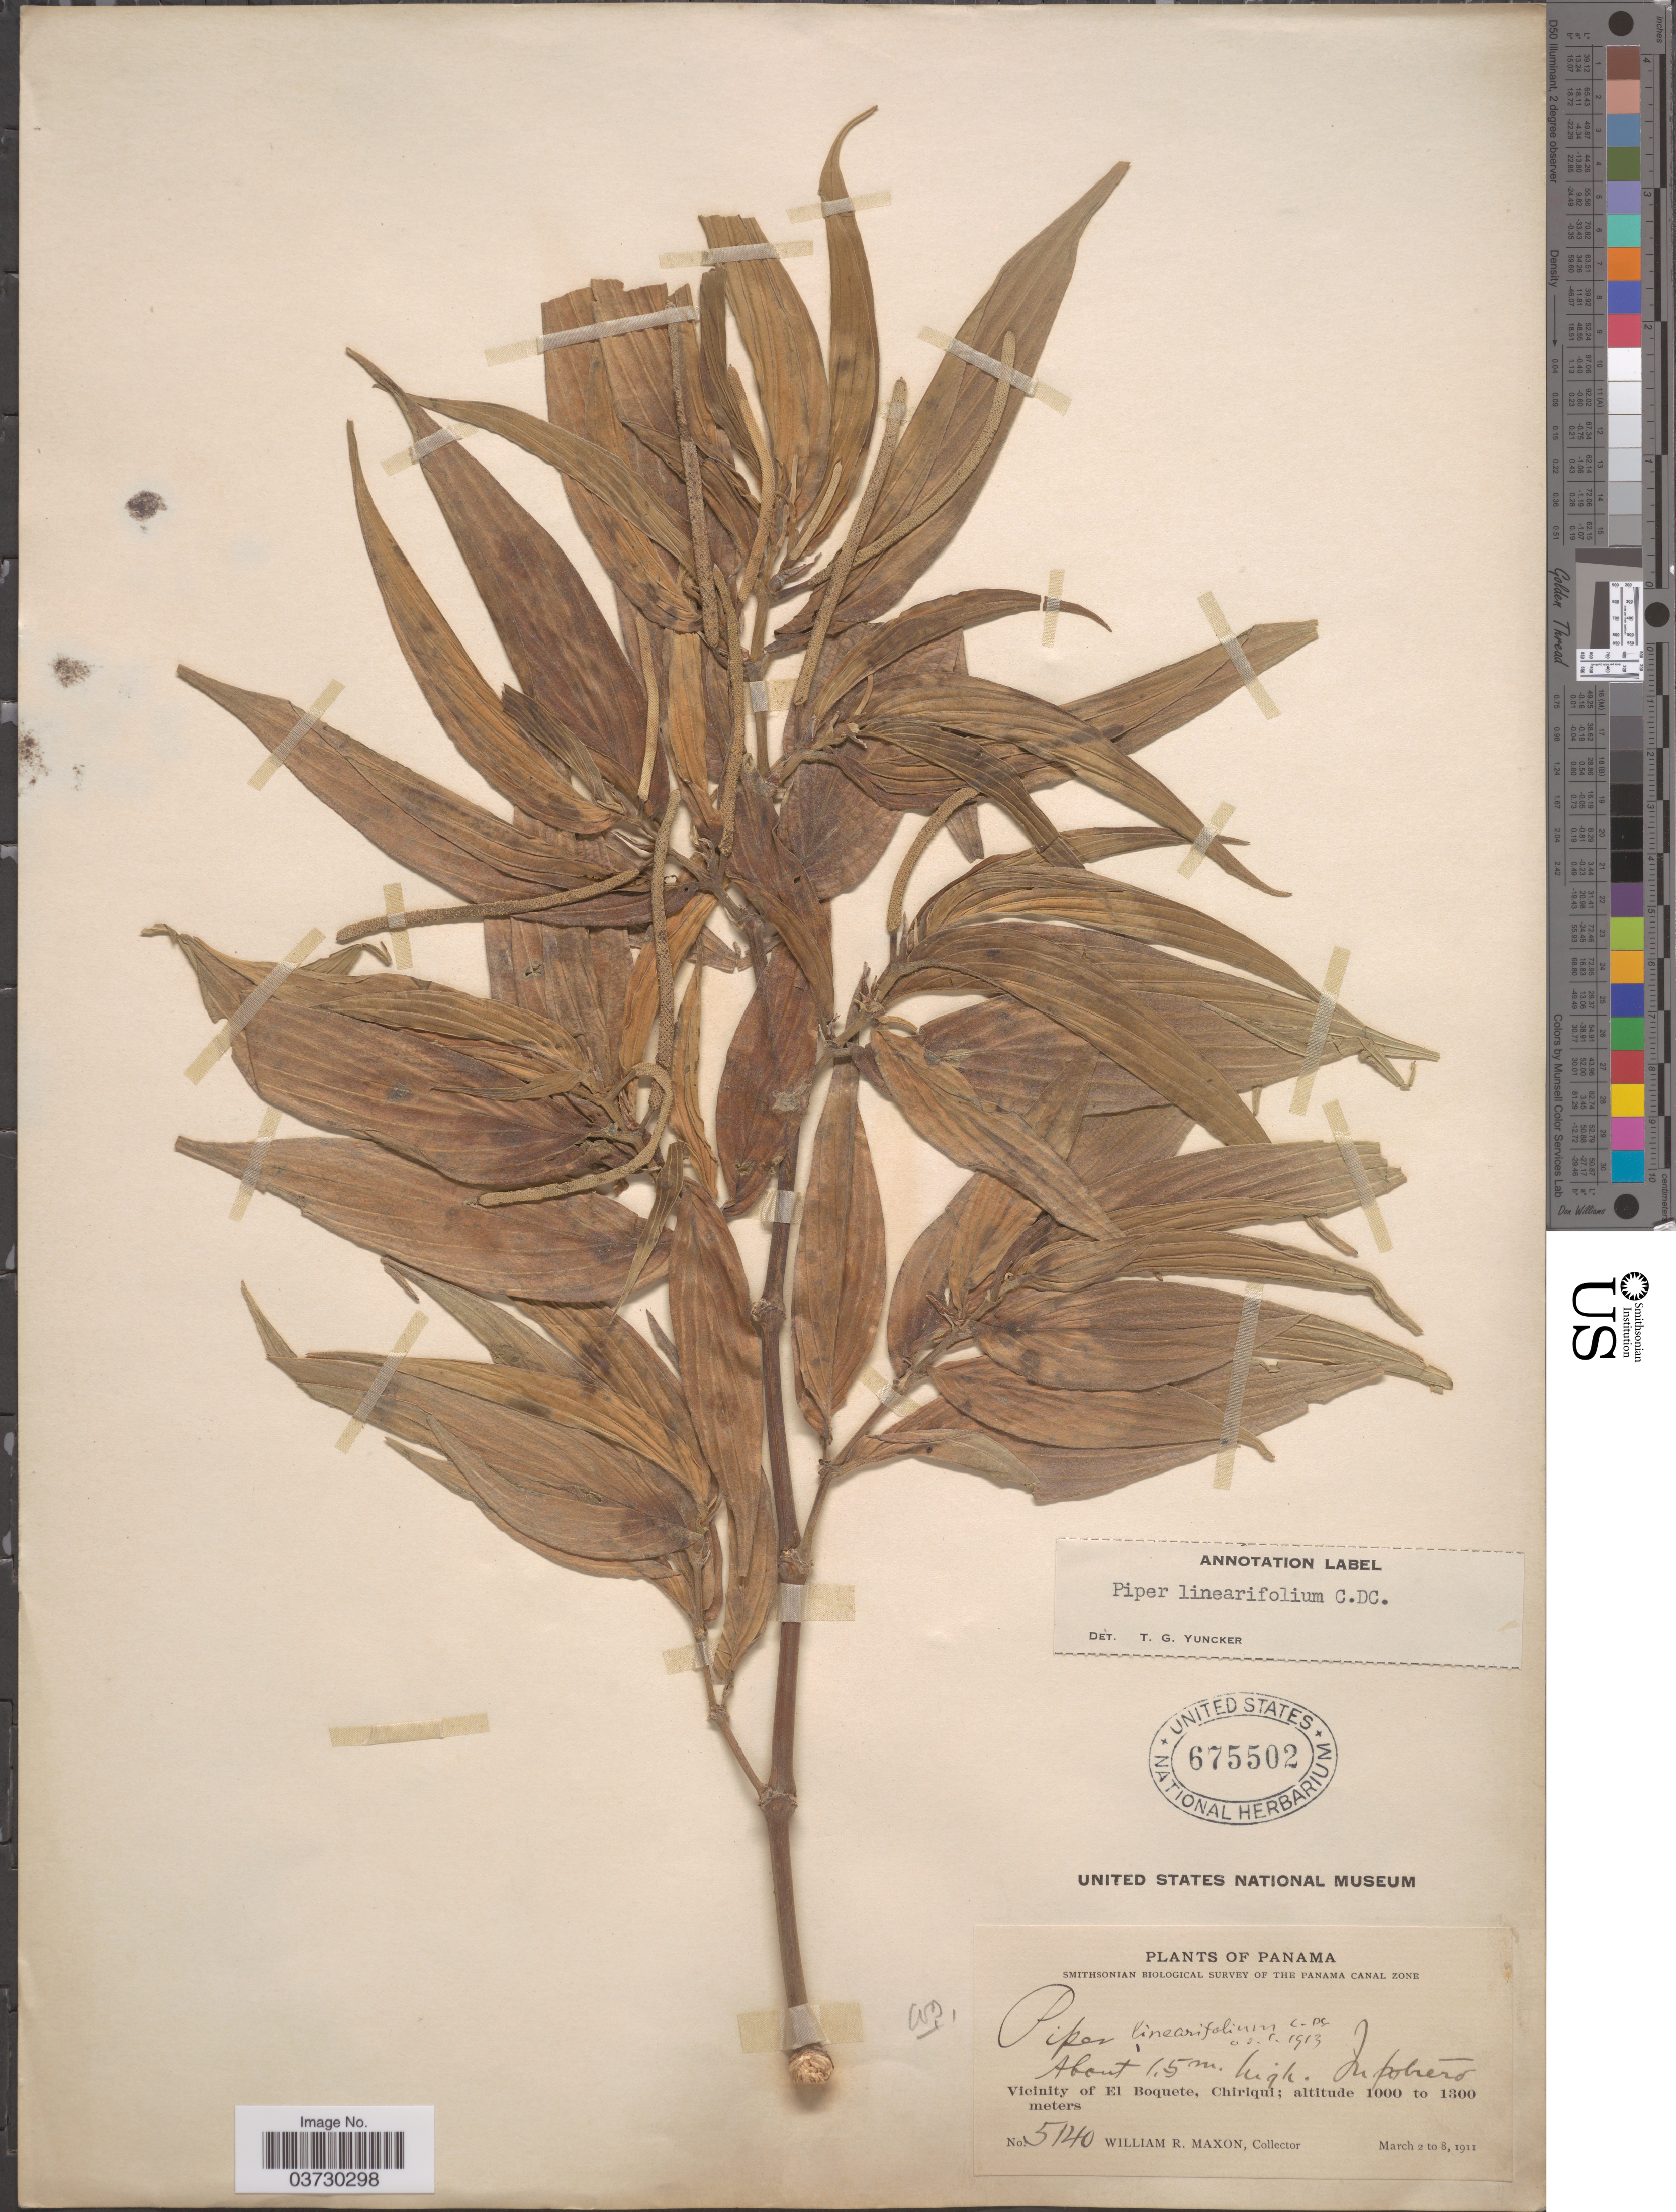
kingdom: Plantae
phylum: Tracheophyta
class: Magnoliopsida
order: Piperales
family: Piperaceae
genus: Piper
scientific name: Piper linearifolium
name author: C. DC.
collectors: W. R. Maxon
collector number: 5140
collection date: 1911-03-02/1911-03-08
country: Panama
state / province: Chiriqui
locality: The Panama Canal Zone. Vicinity of El Boquete.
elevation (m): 1000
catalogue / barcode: US 675502